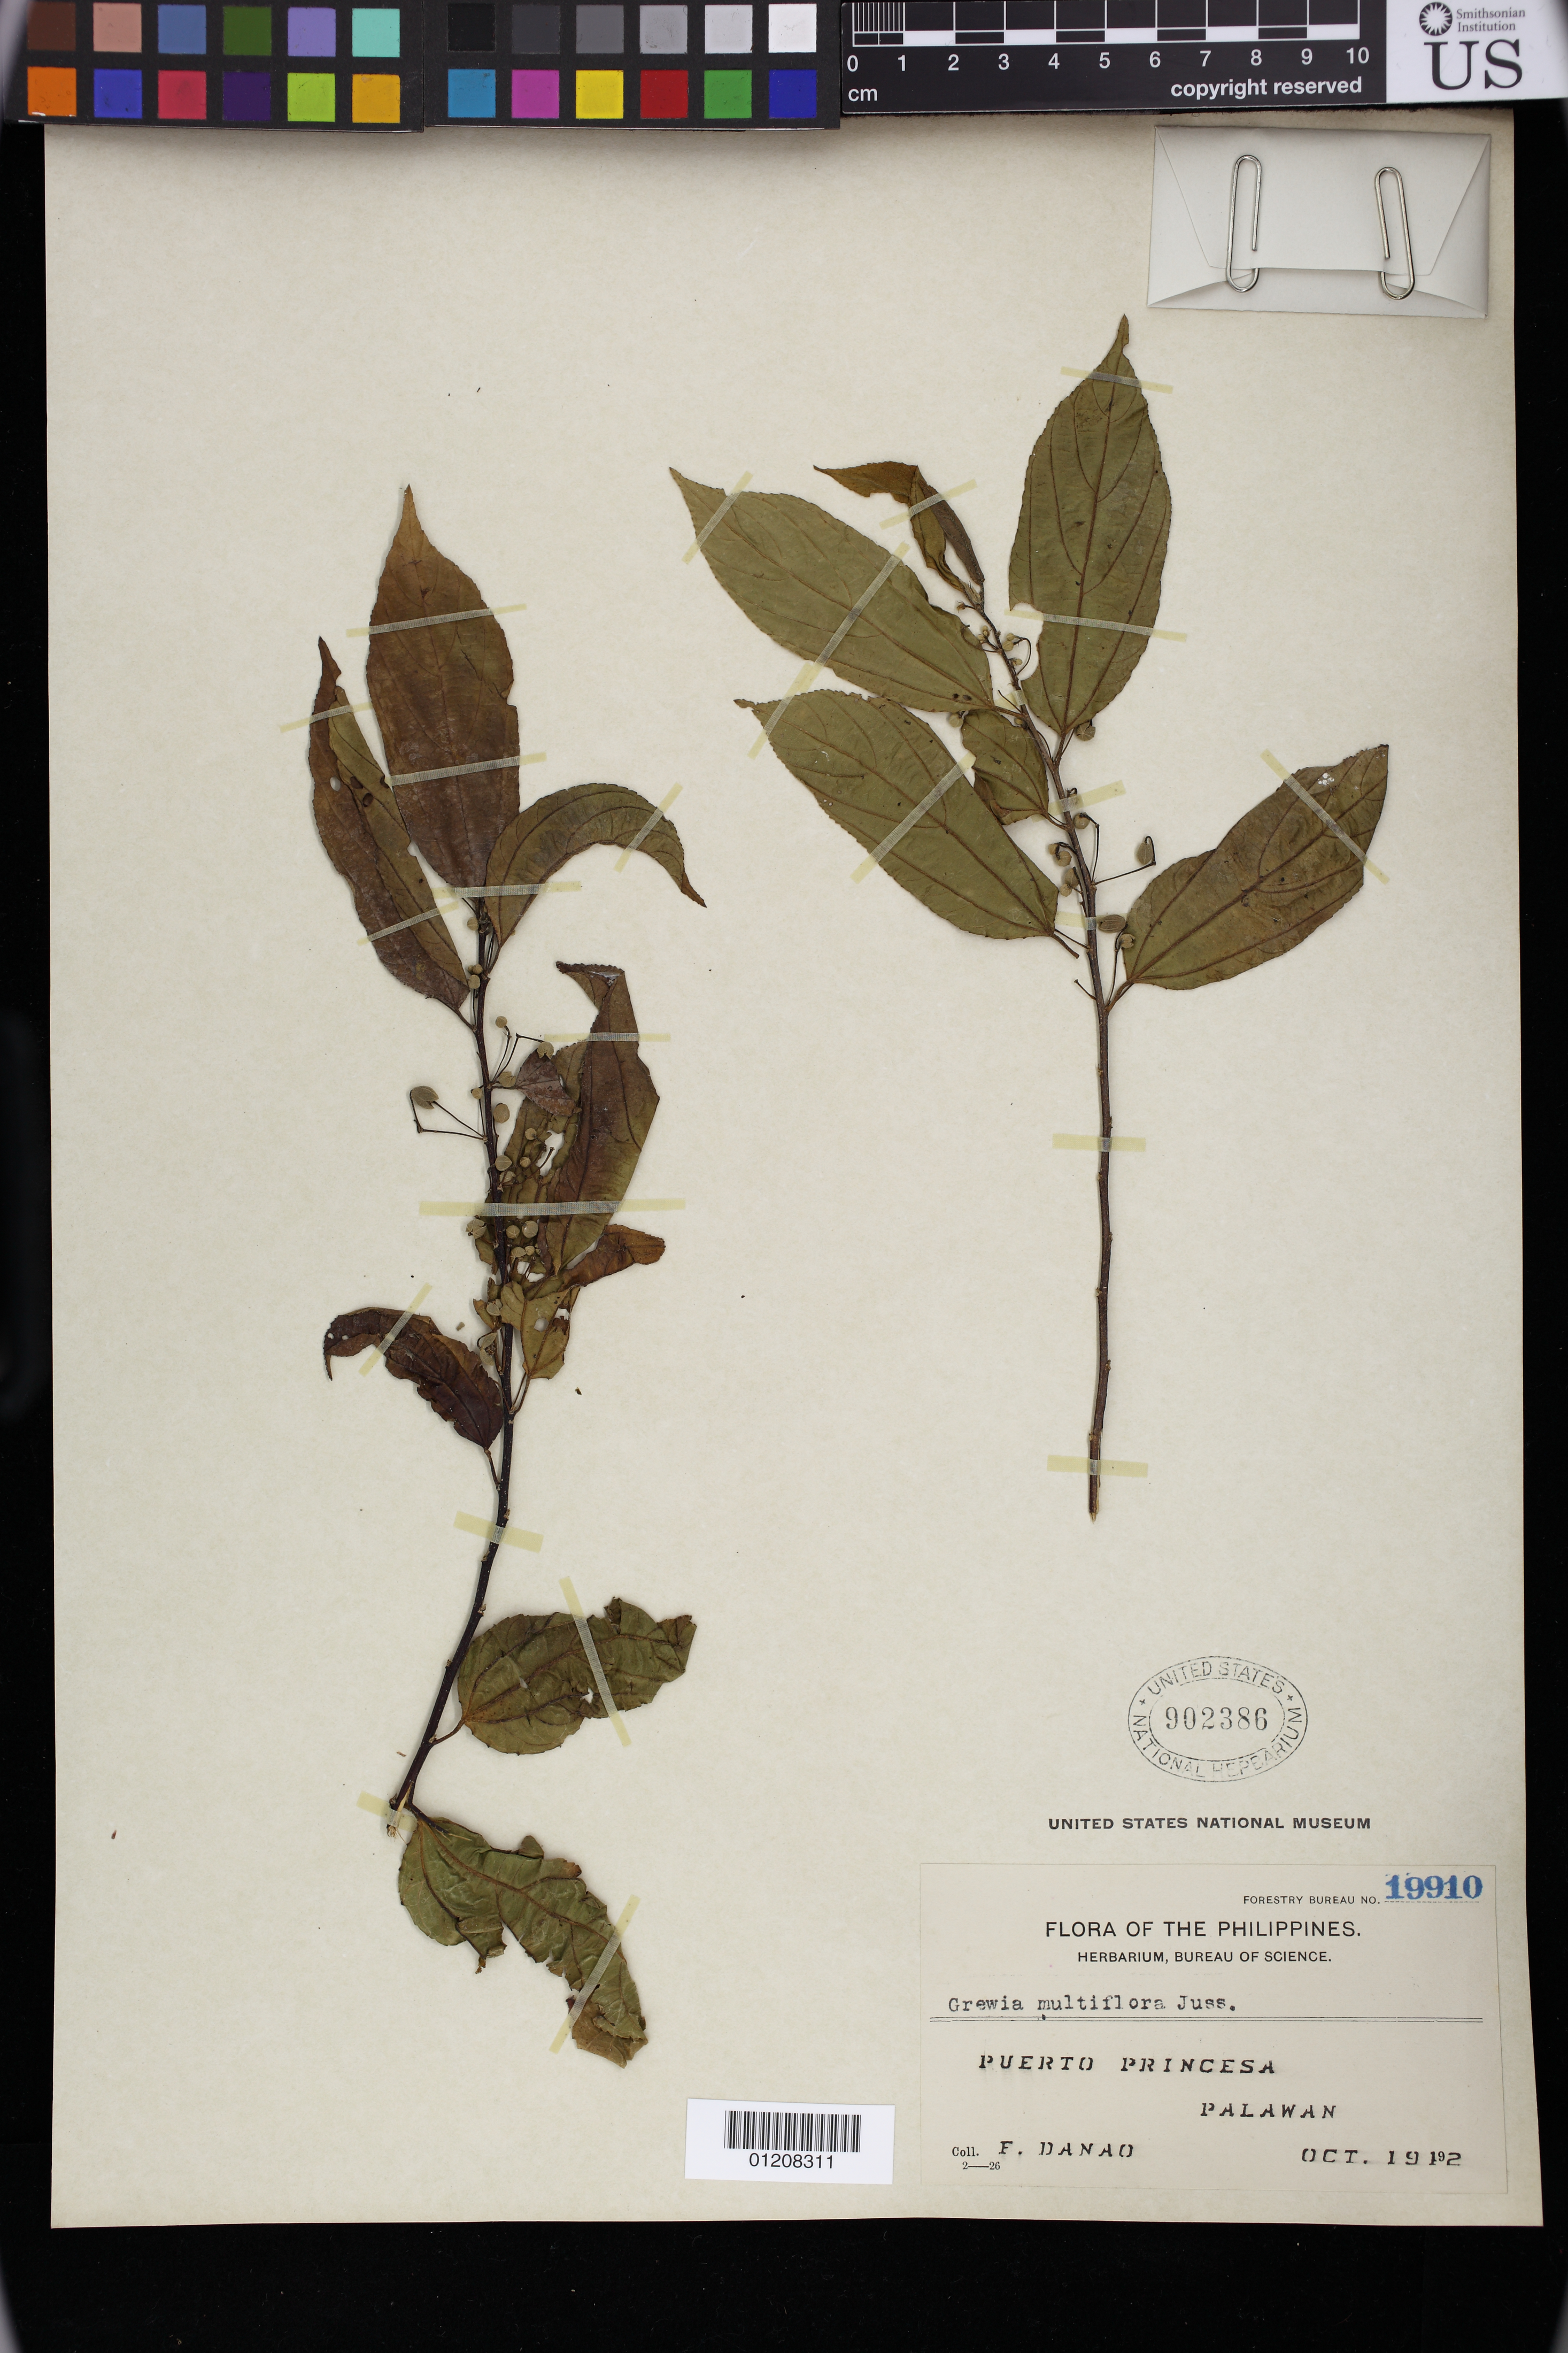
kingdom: Plantae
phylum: Tracheophyta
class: Magnoliopsida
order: Malvales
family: Malvaceae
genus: Grewia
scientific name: Grewia multiflora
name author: Juss.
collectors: F. Danao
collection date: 1912-10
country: Philippines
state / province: Mimaropa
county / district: Palawan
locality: Puerto Princesa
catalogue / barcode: US 902386